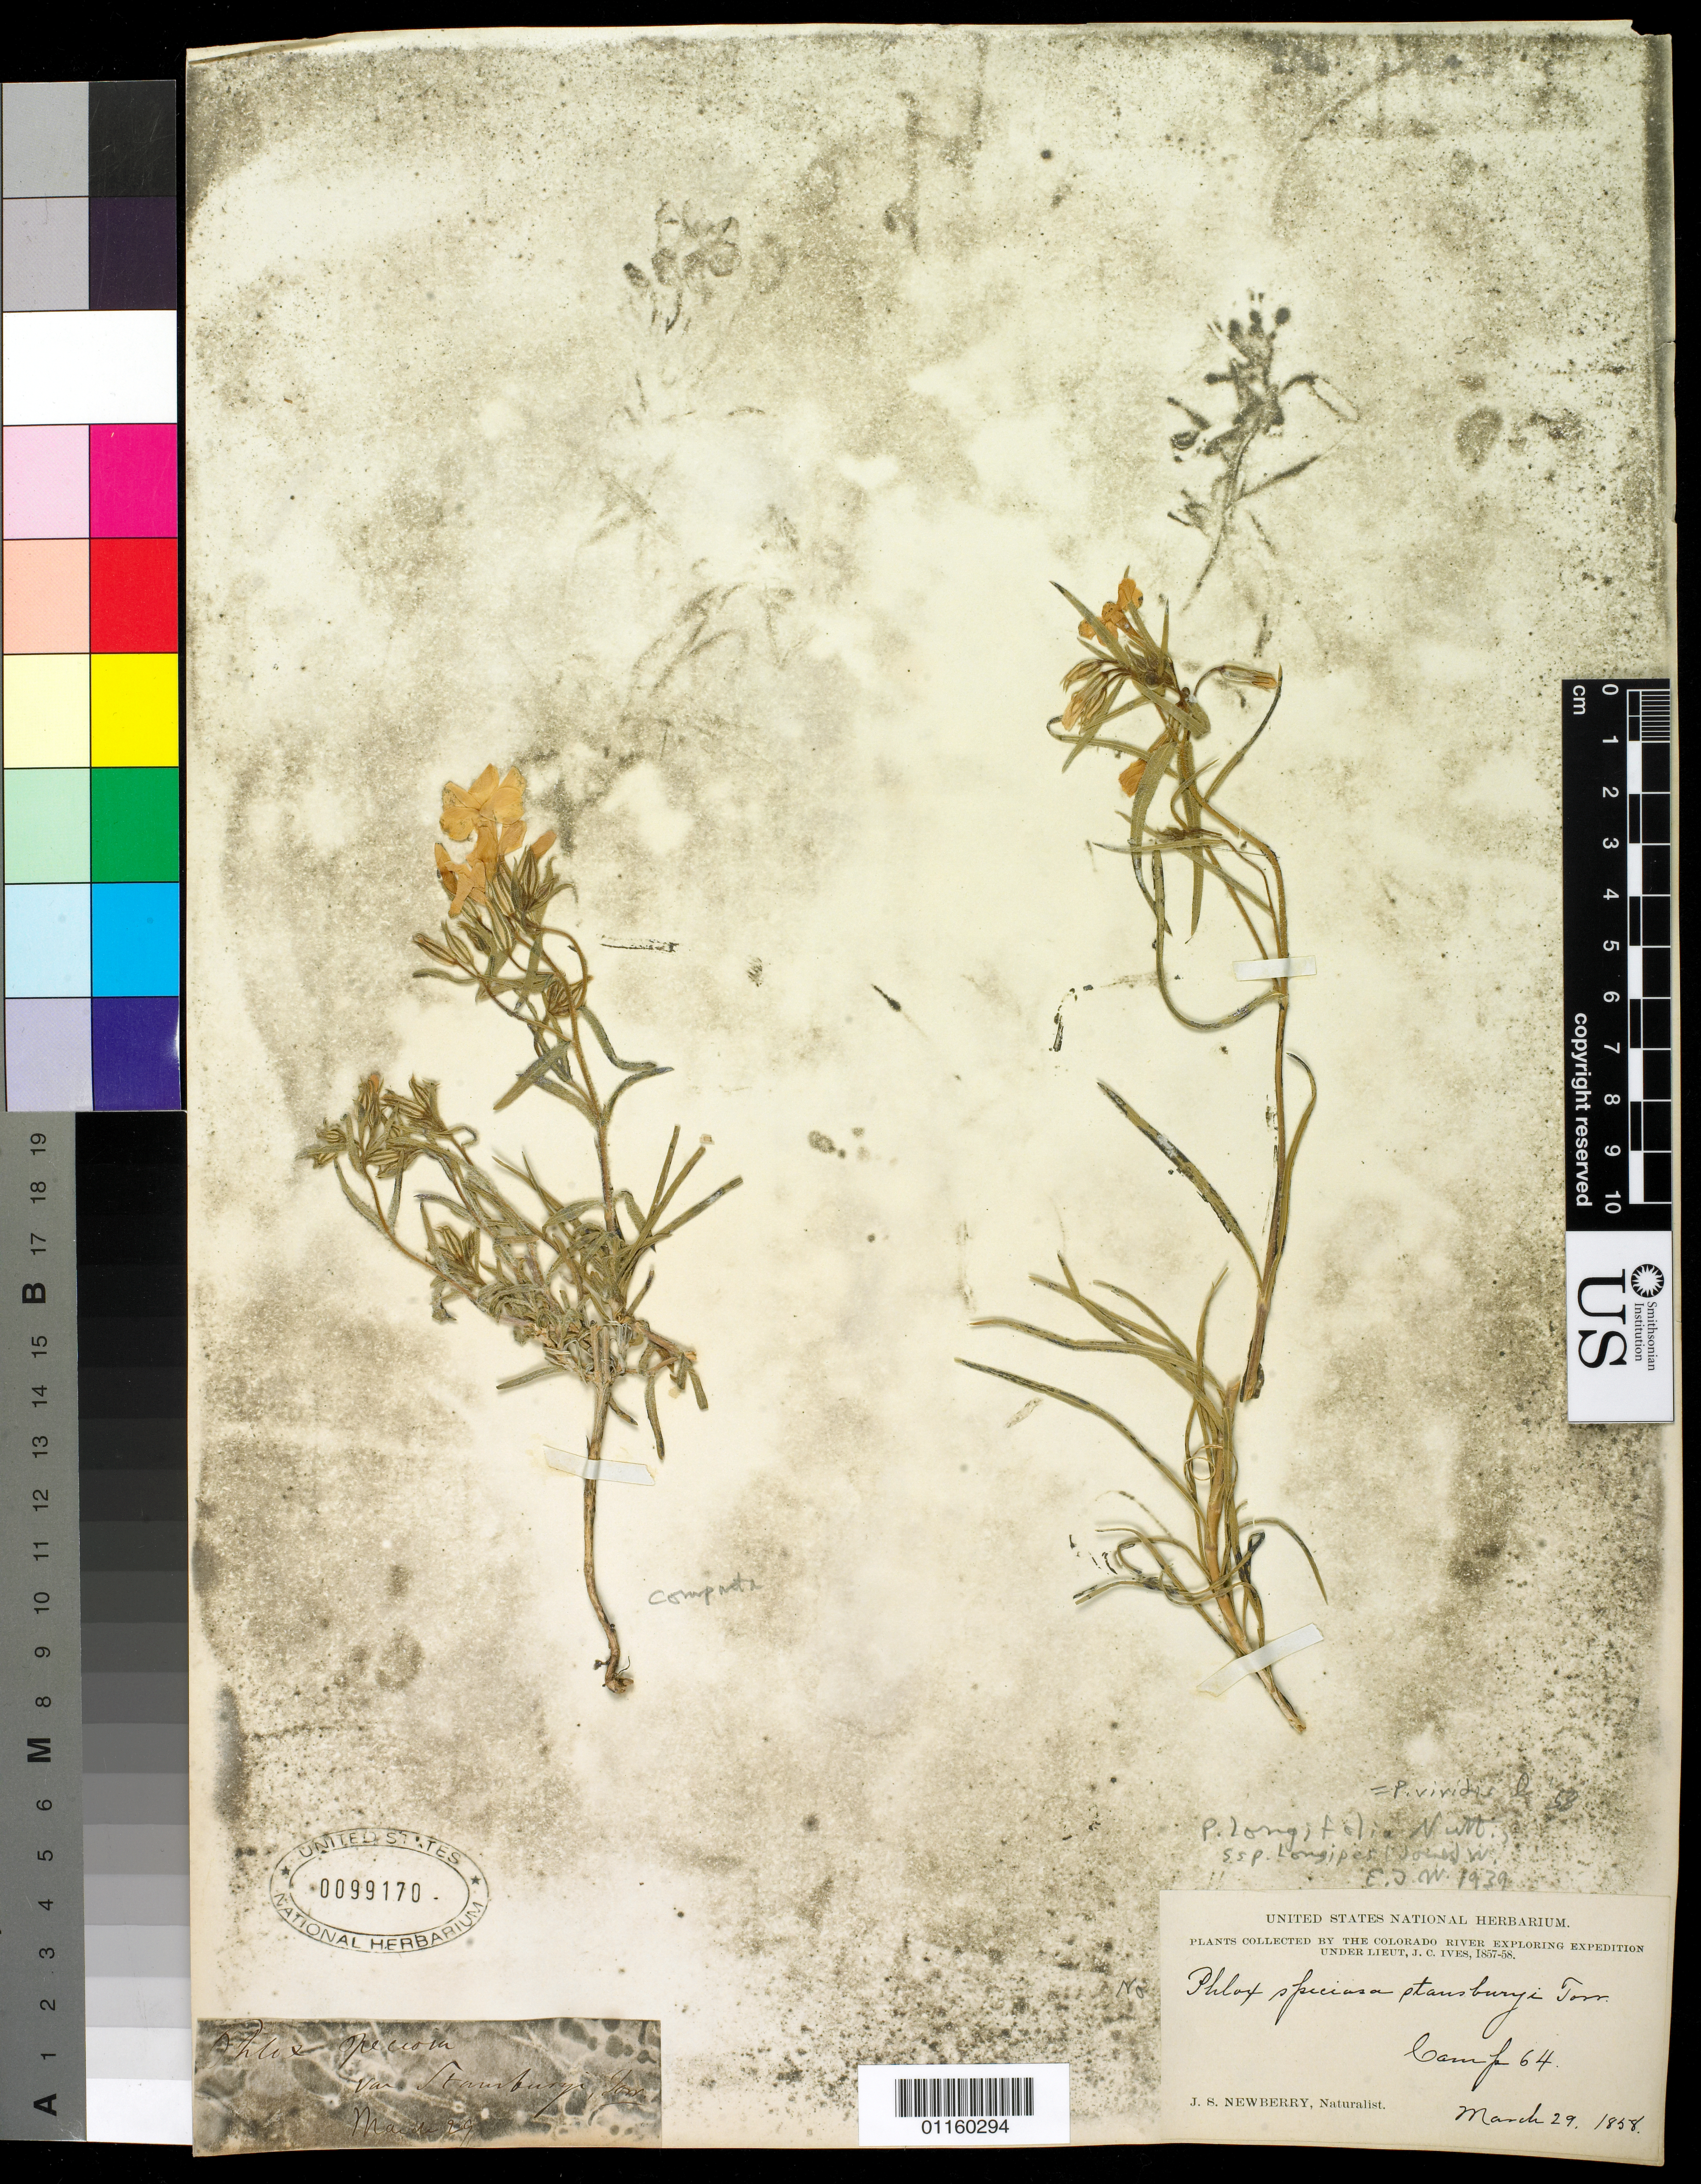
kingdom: Plantae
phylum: Tracheophyta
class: Magnoliopsida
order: Ericales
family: Polemoniaceae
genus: Phlox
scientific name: Phlox viridis subsp. longipes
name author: (M.E. Jones) Wherry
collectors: J. S. Newberry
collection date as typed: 29 Mar 1858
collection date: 1858-03-29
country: United States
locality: Camp 64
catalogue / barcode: US 99170